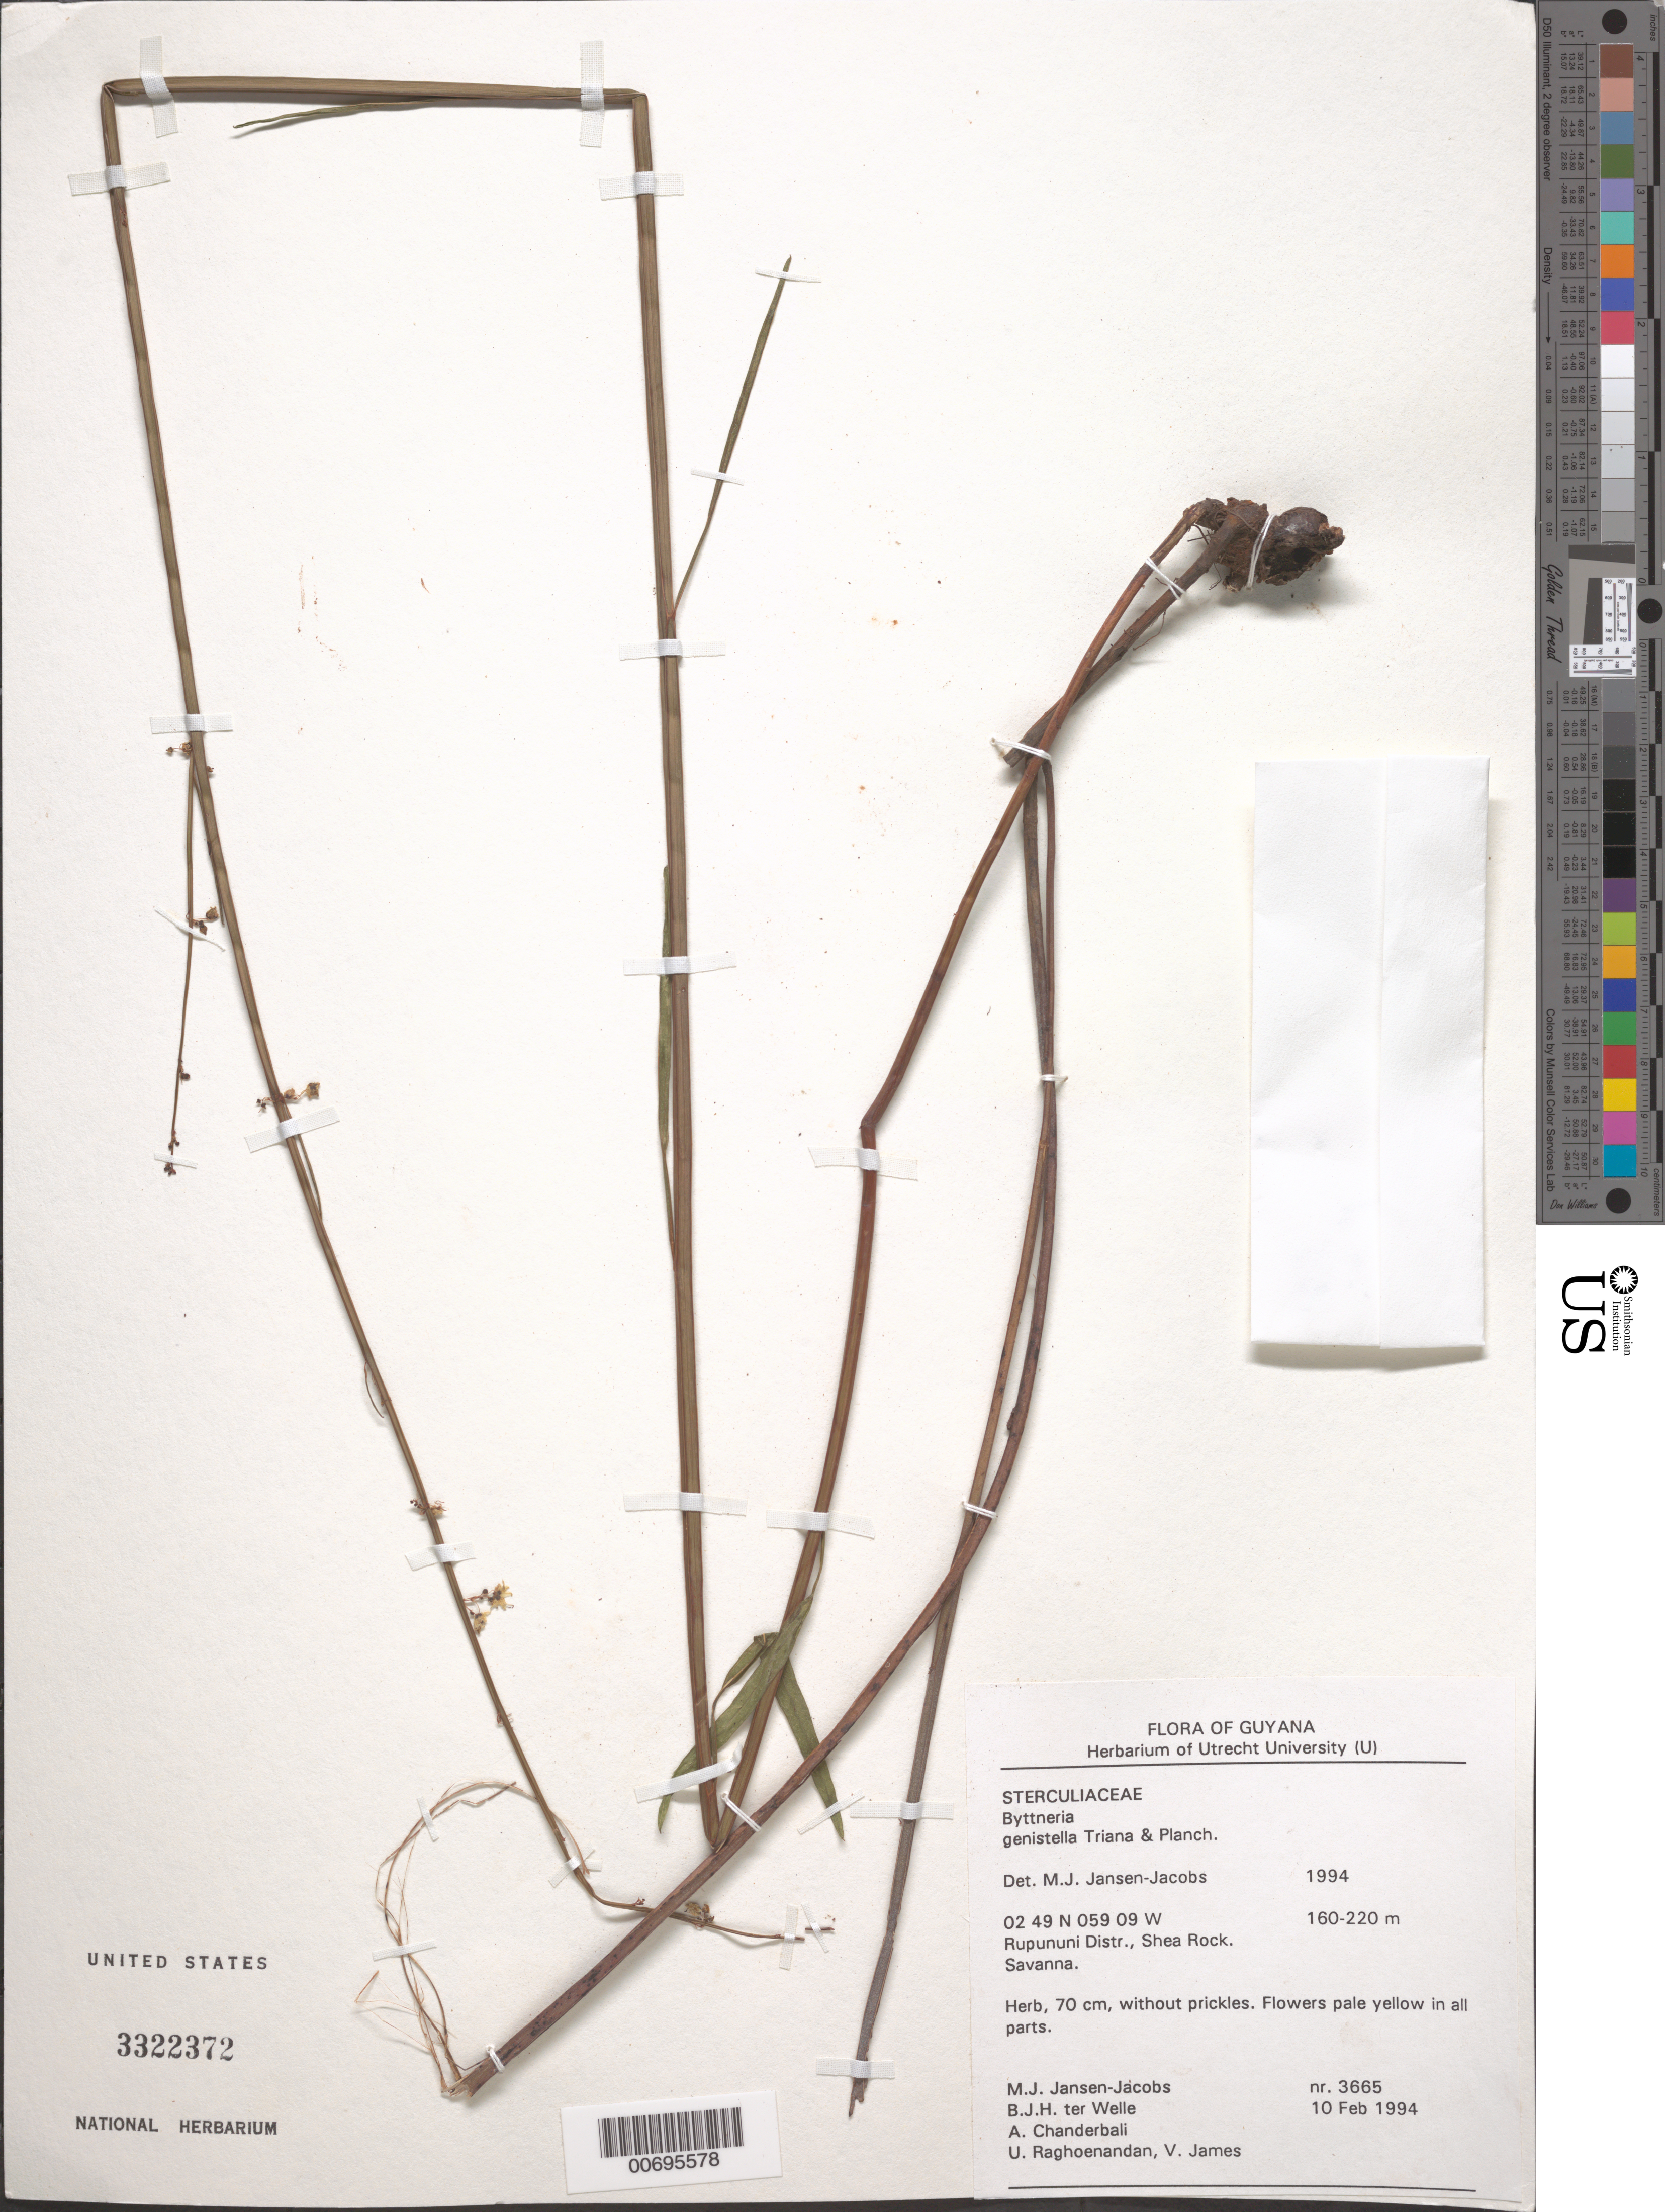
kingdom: Plantae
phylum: Tracheophyta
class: Magnoliopsida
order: Malvales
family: Malvaceae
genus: Byttneria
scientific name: Byttneria genistella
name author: Triana & Planch.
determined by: Jansen-Jacobs, M. J., (U), Nationaal Herbarium Nederland, Utrecht University branch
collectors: M. J. Jansen-Jacobs, B. Welle, A. S. Chanderbali, U. Raghoenandan & V. James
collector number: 3665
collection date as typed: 10-Feb-94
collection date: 1994-02-10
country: Guyana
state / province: U. Takutu-U. Essequibo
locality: Shea Rock, Rupununi Dist.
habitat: Savanna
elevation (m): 160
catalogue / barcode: US 3322372